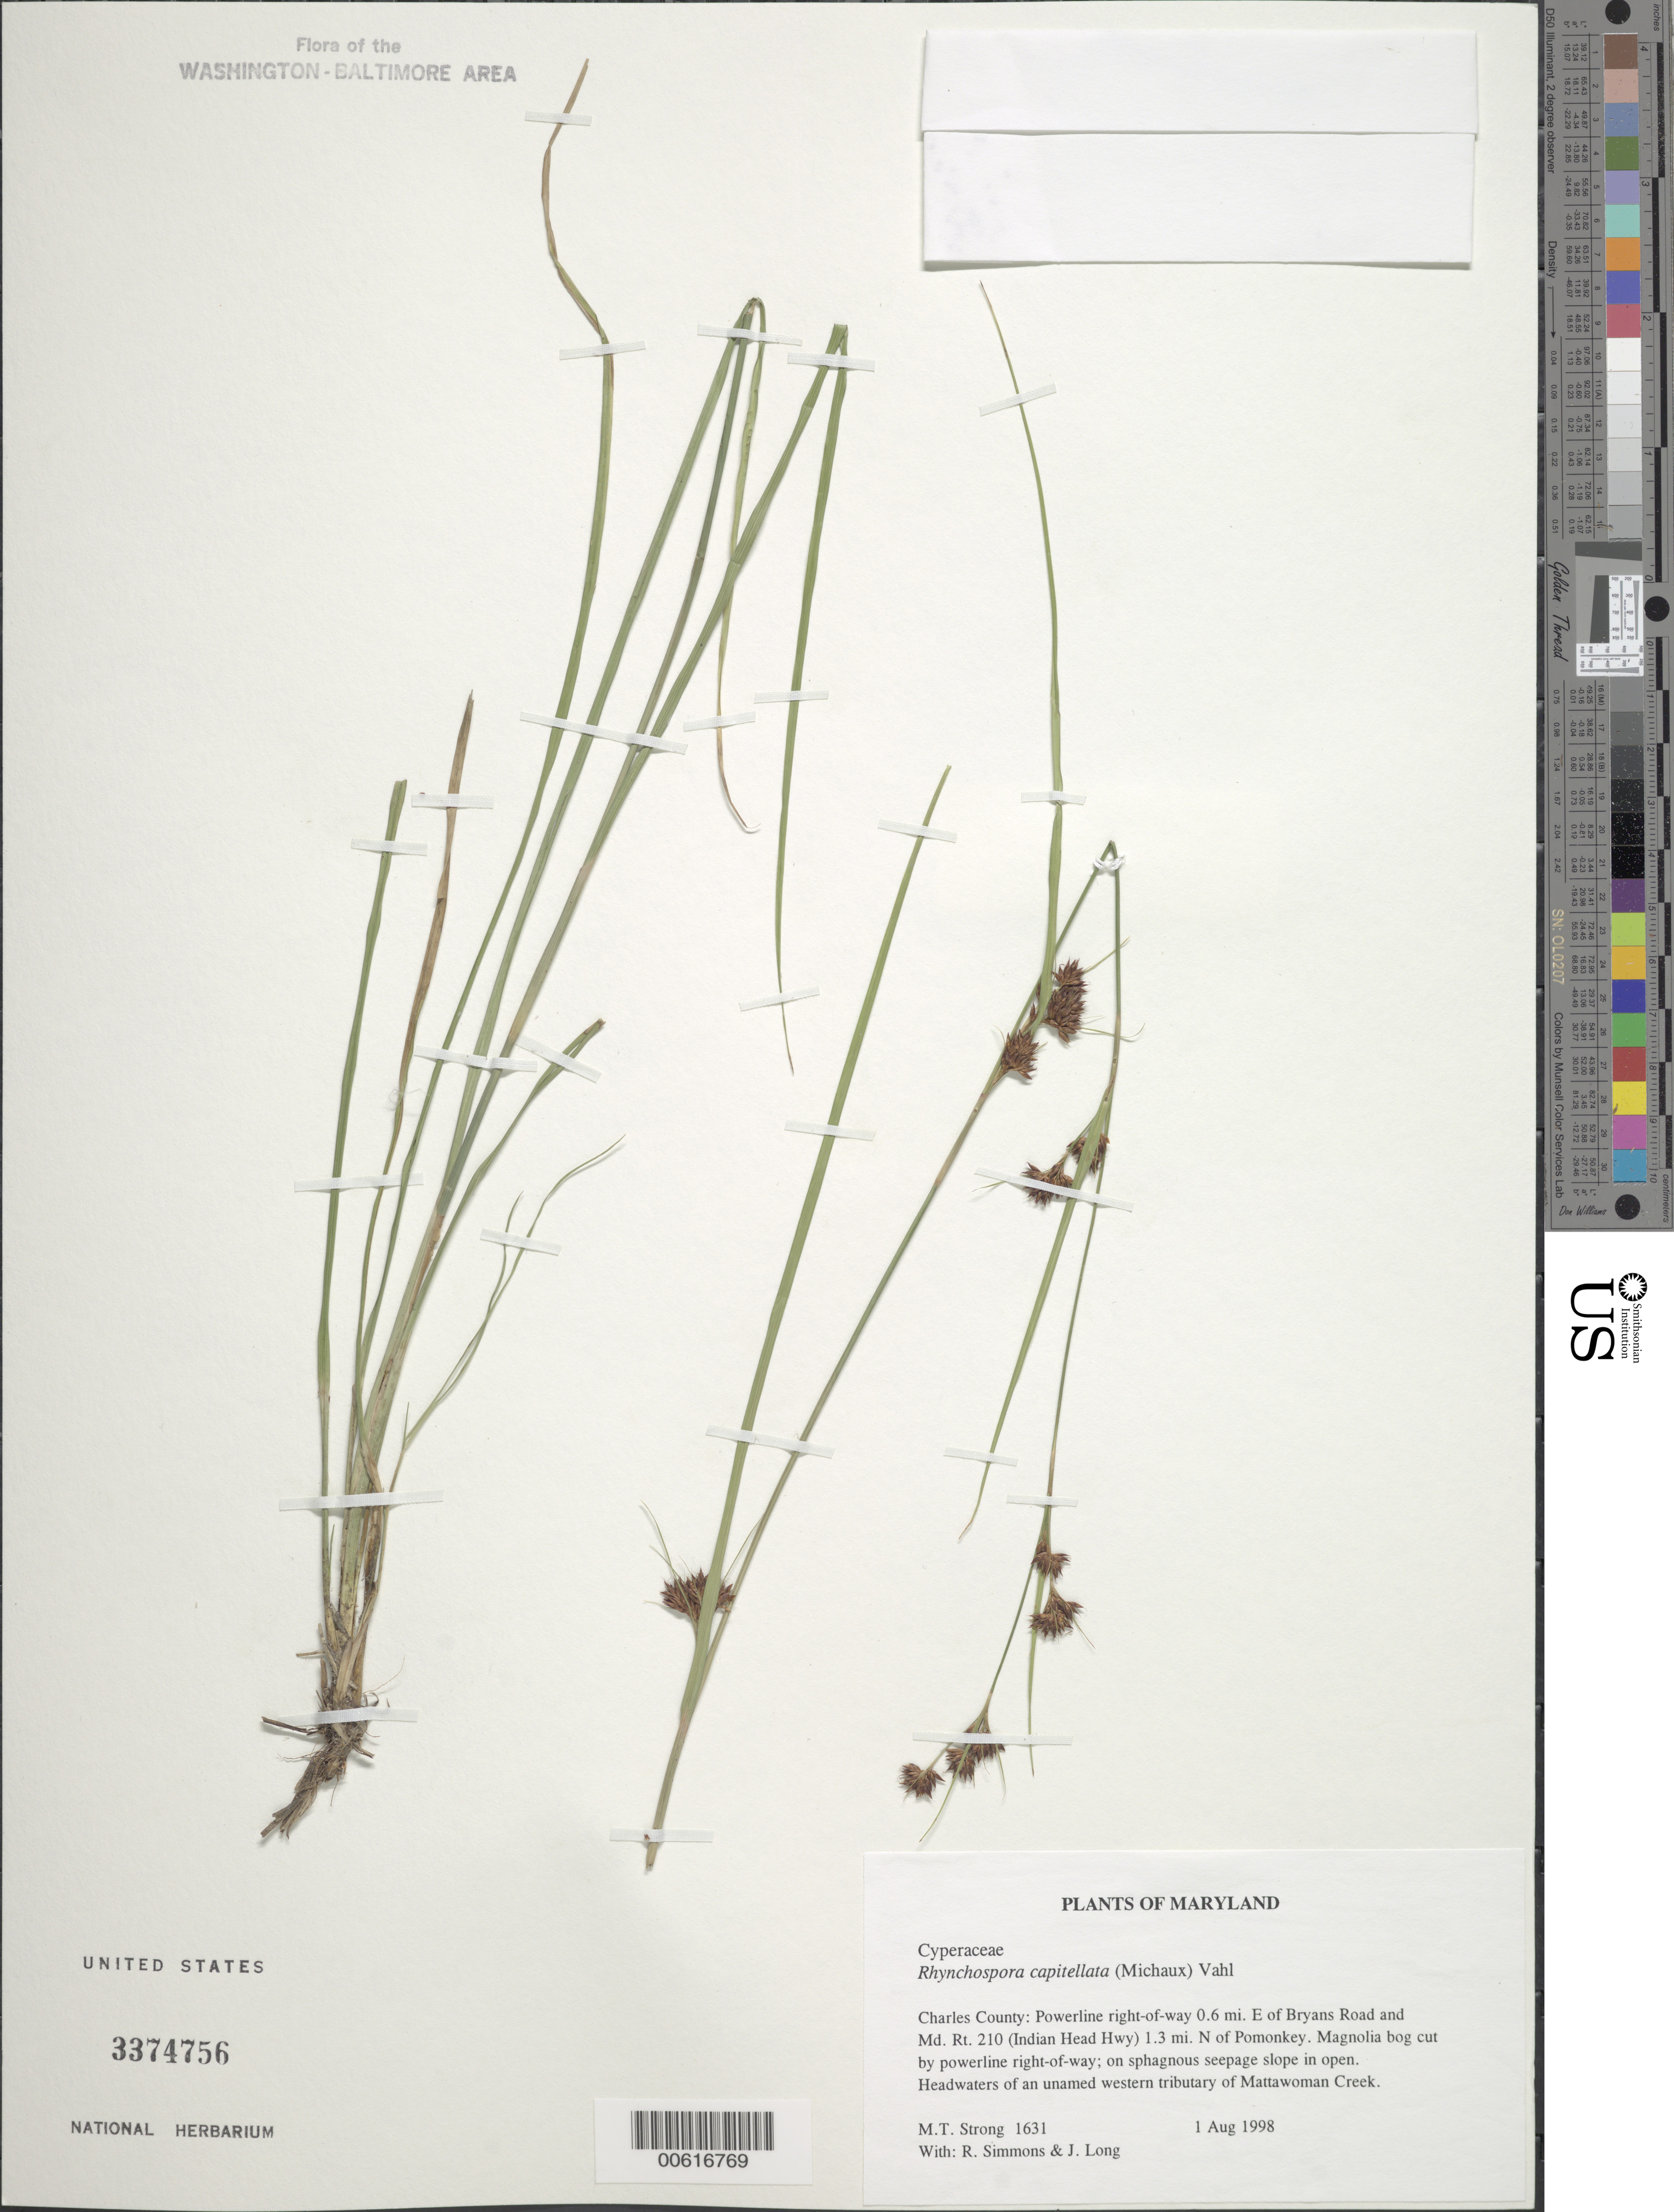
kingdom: Plantae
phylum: Tracheophyta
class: Liliopsida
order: Poales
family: Cyperaceae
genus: Rhynchospora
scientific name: Rhynchospora capitellata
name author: (Michx.) Vahl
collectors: M. T. Strong, R. Simmons & J. Long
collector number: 1631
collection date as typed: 01 Aug 1998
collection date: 1998-08-01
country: United States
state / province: Maryland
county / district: Charles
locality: Powerline right-of-way 0.6 mi. E of Bryans Road and Md. Rt. 210 (Indian Head Hwy) 1.3 mi. N of Pomonkey.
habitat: Magnolia bog cut by powerline right-of-way; on sphagnous seepage slope in open.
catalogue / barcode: US 3374756